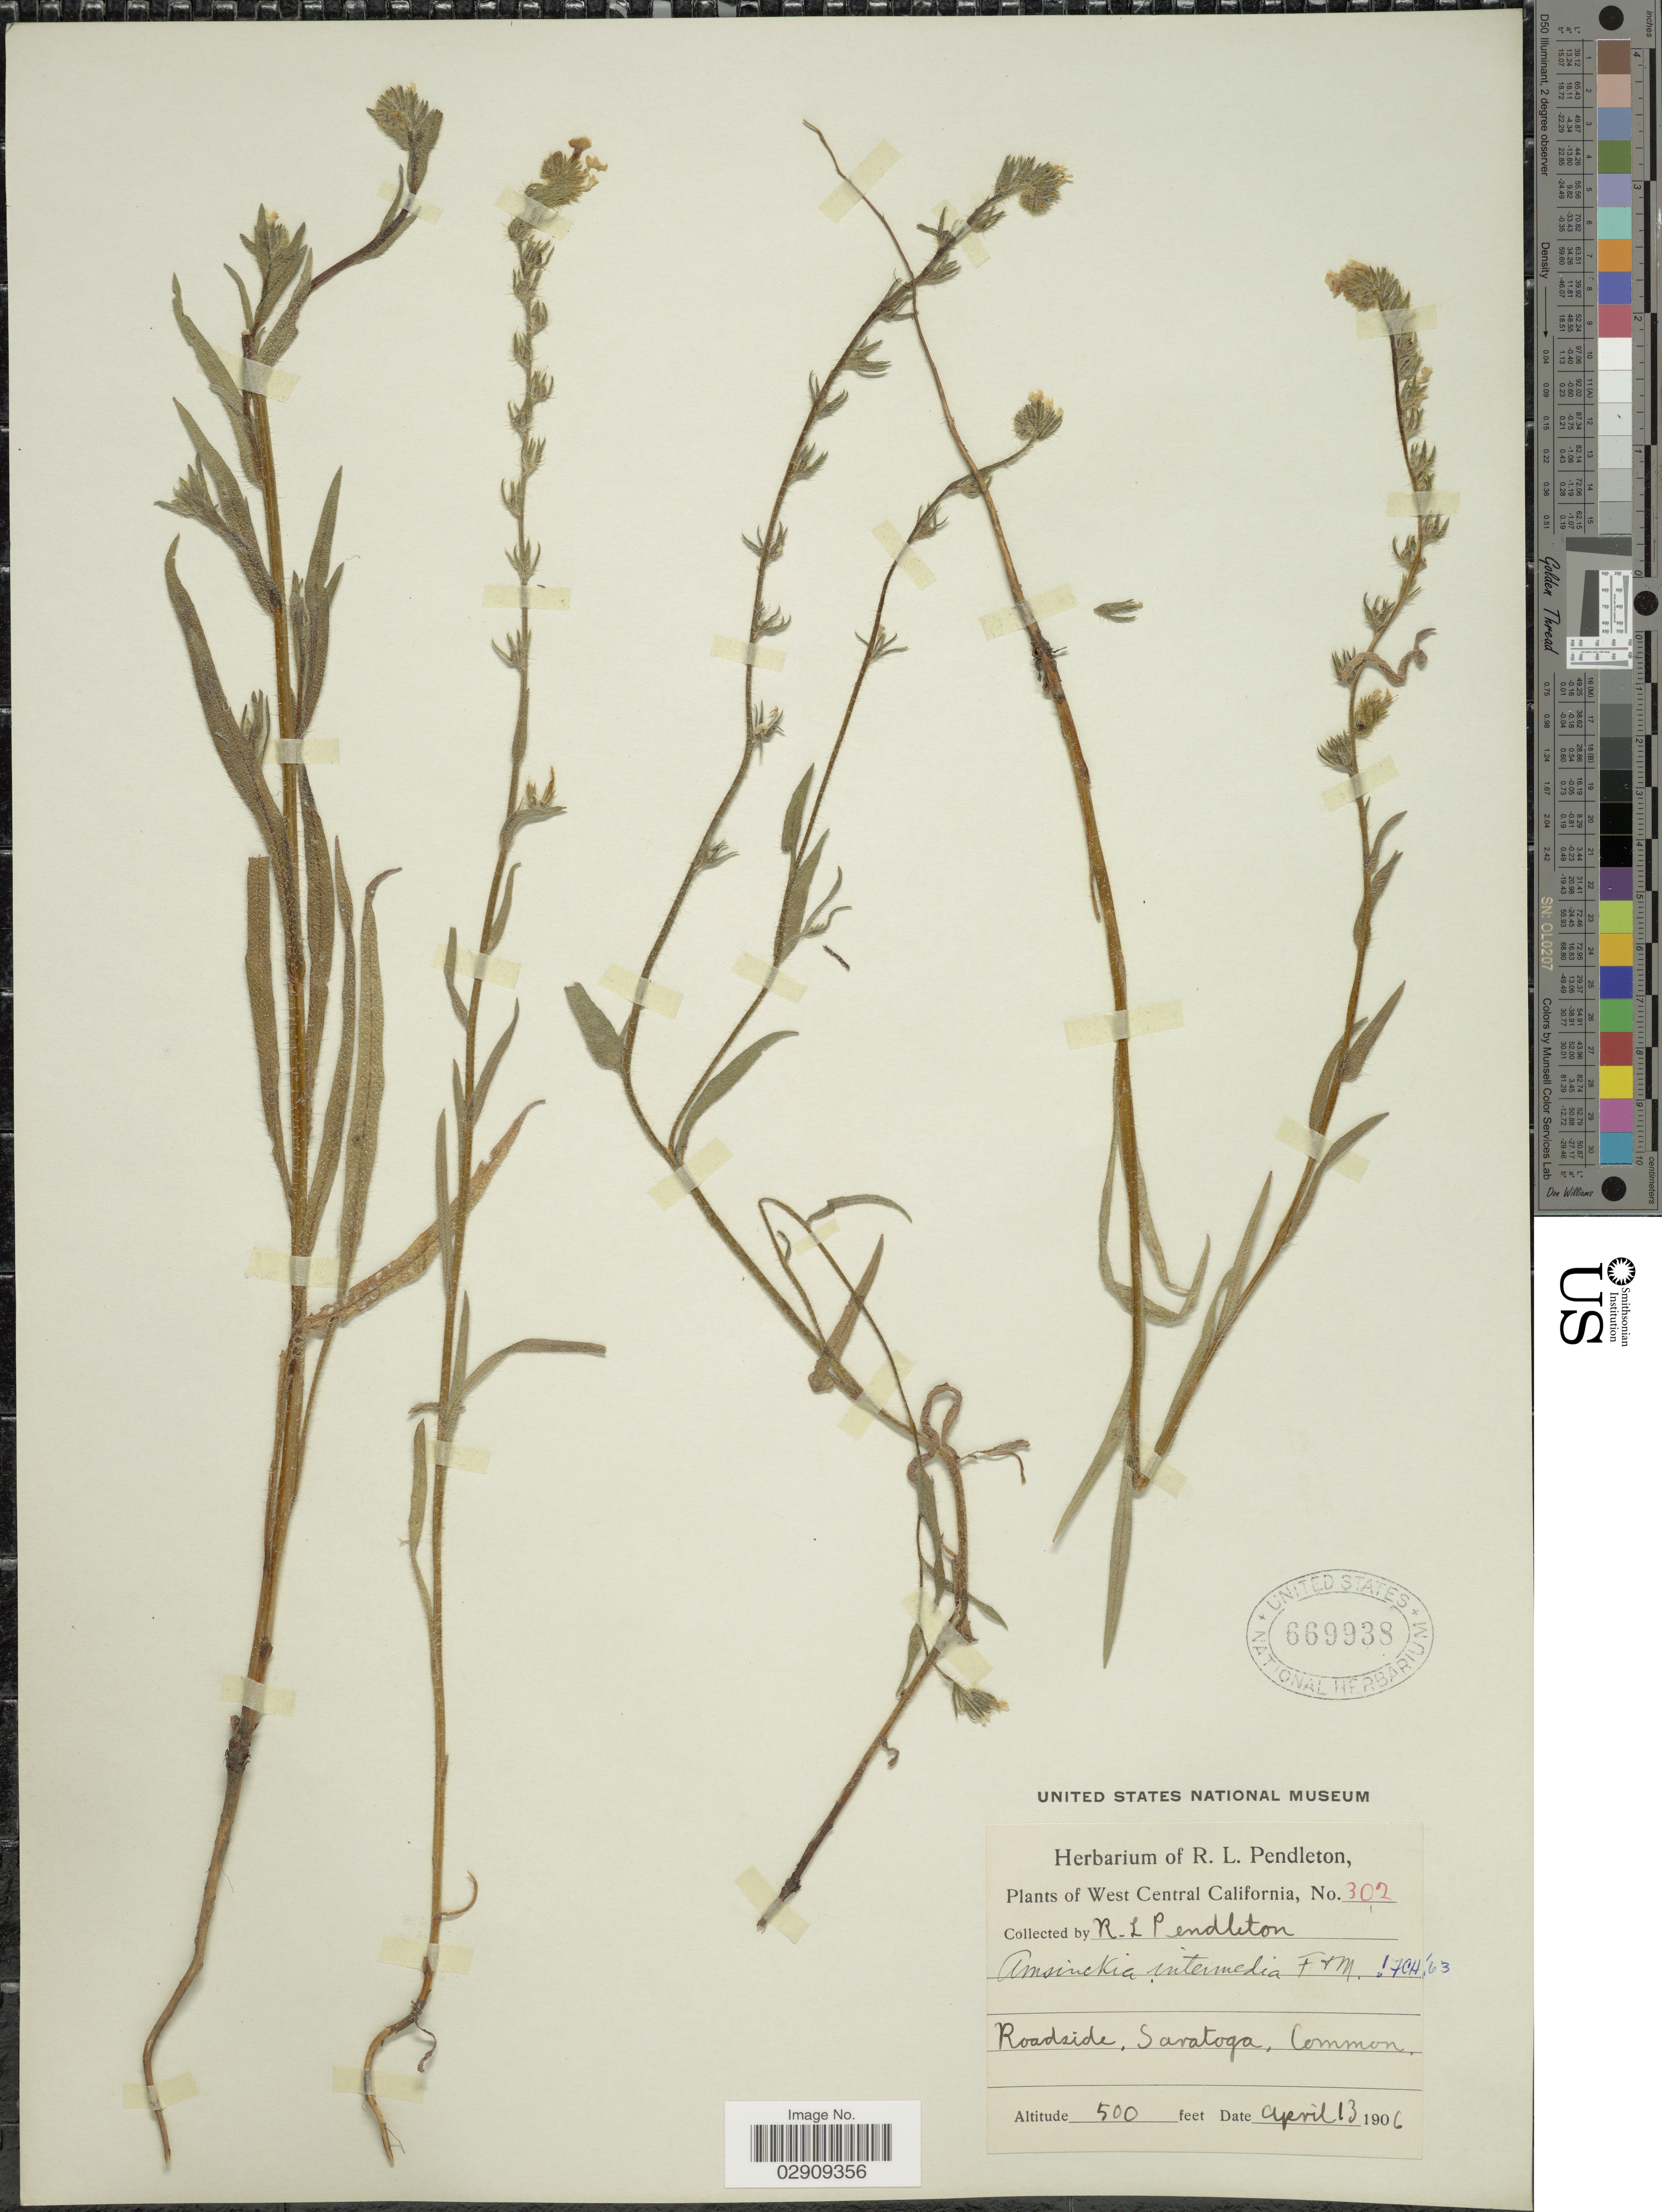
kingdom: Plantae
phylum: Tracheophyta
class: Magnoliopsida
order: Boraginales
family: Boraginaceae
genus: Amsinckia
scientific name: Amsinckia menziesii var. intermedia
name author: (Fisch. & C.A. Mey.) Ganders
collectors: R. Pendleton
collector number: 302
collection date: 1906-04-13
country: United States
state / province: California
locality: West Central California. Saratoga.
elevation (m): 152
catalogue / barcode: US 669938